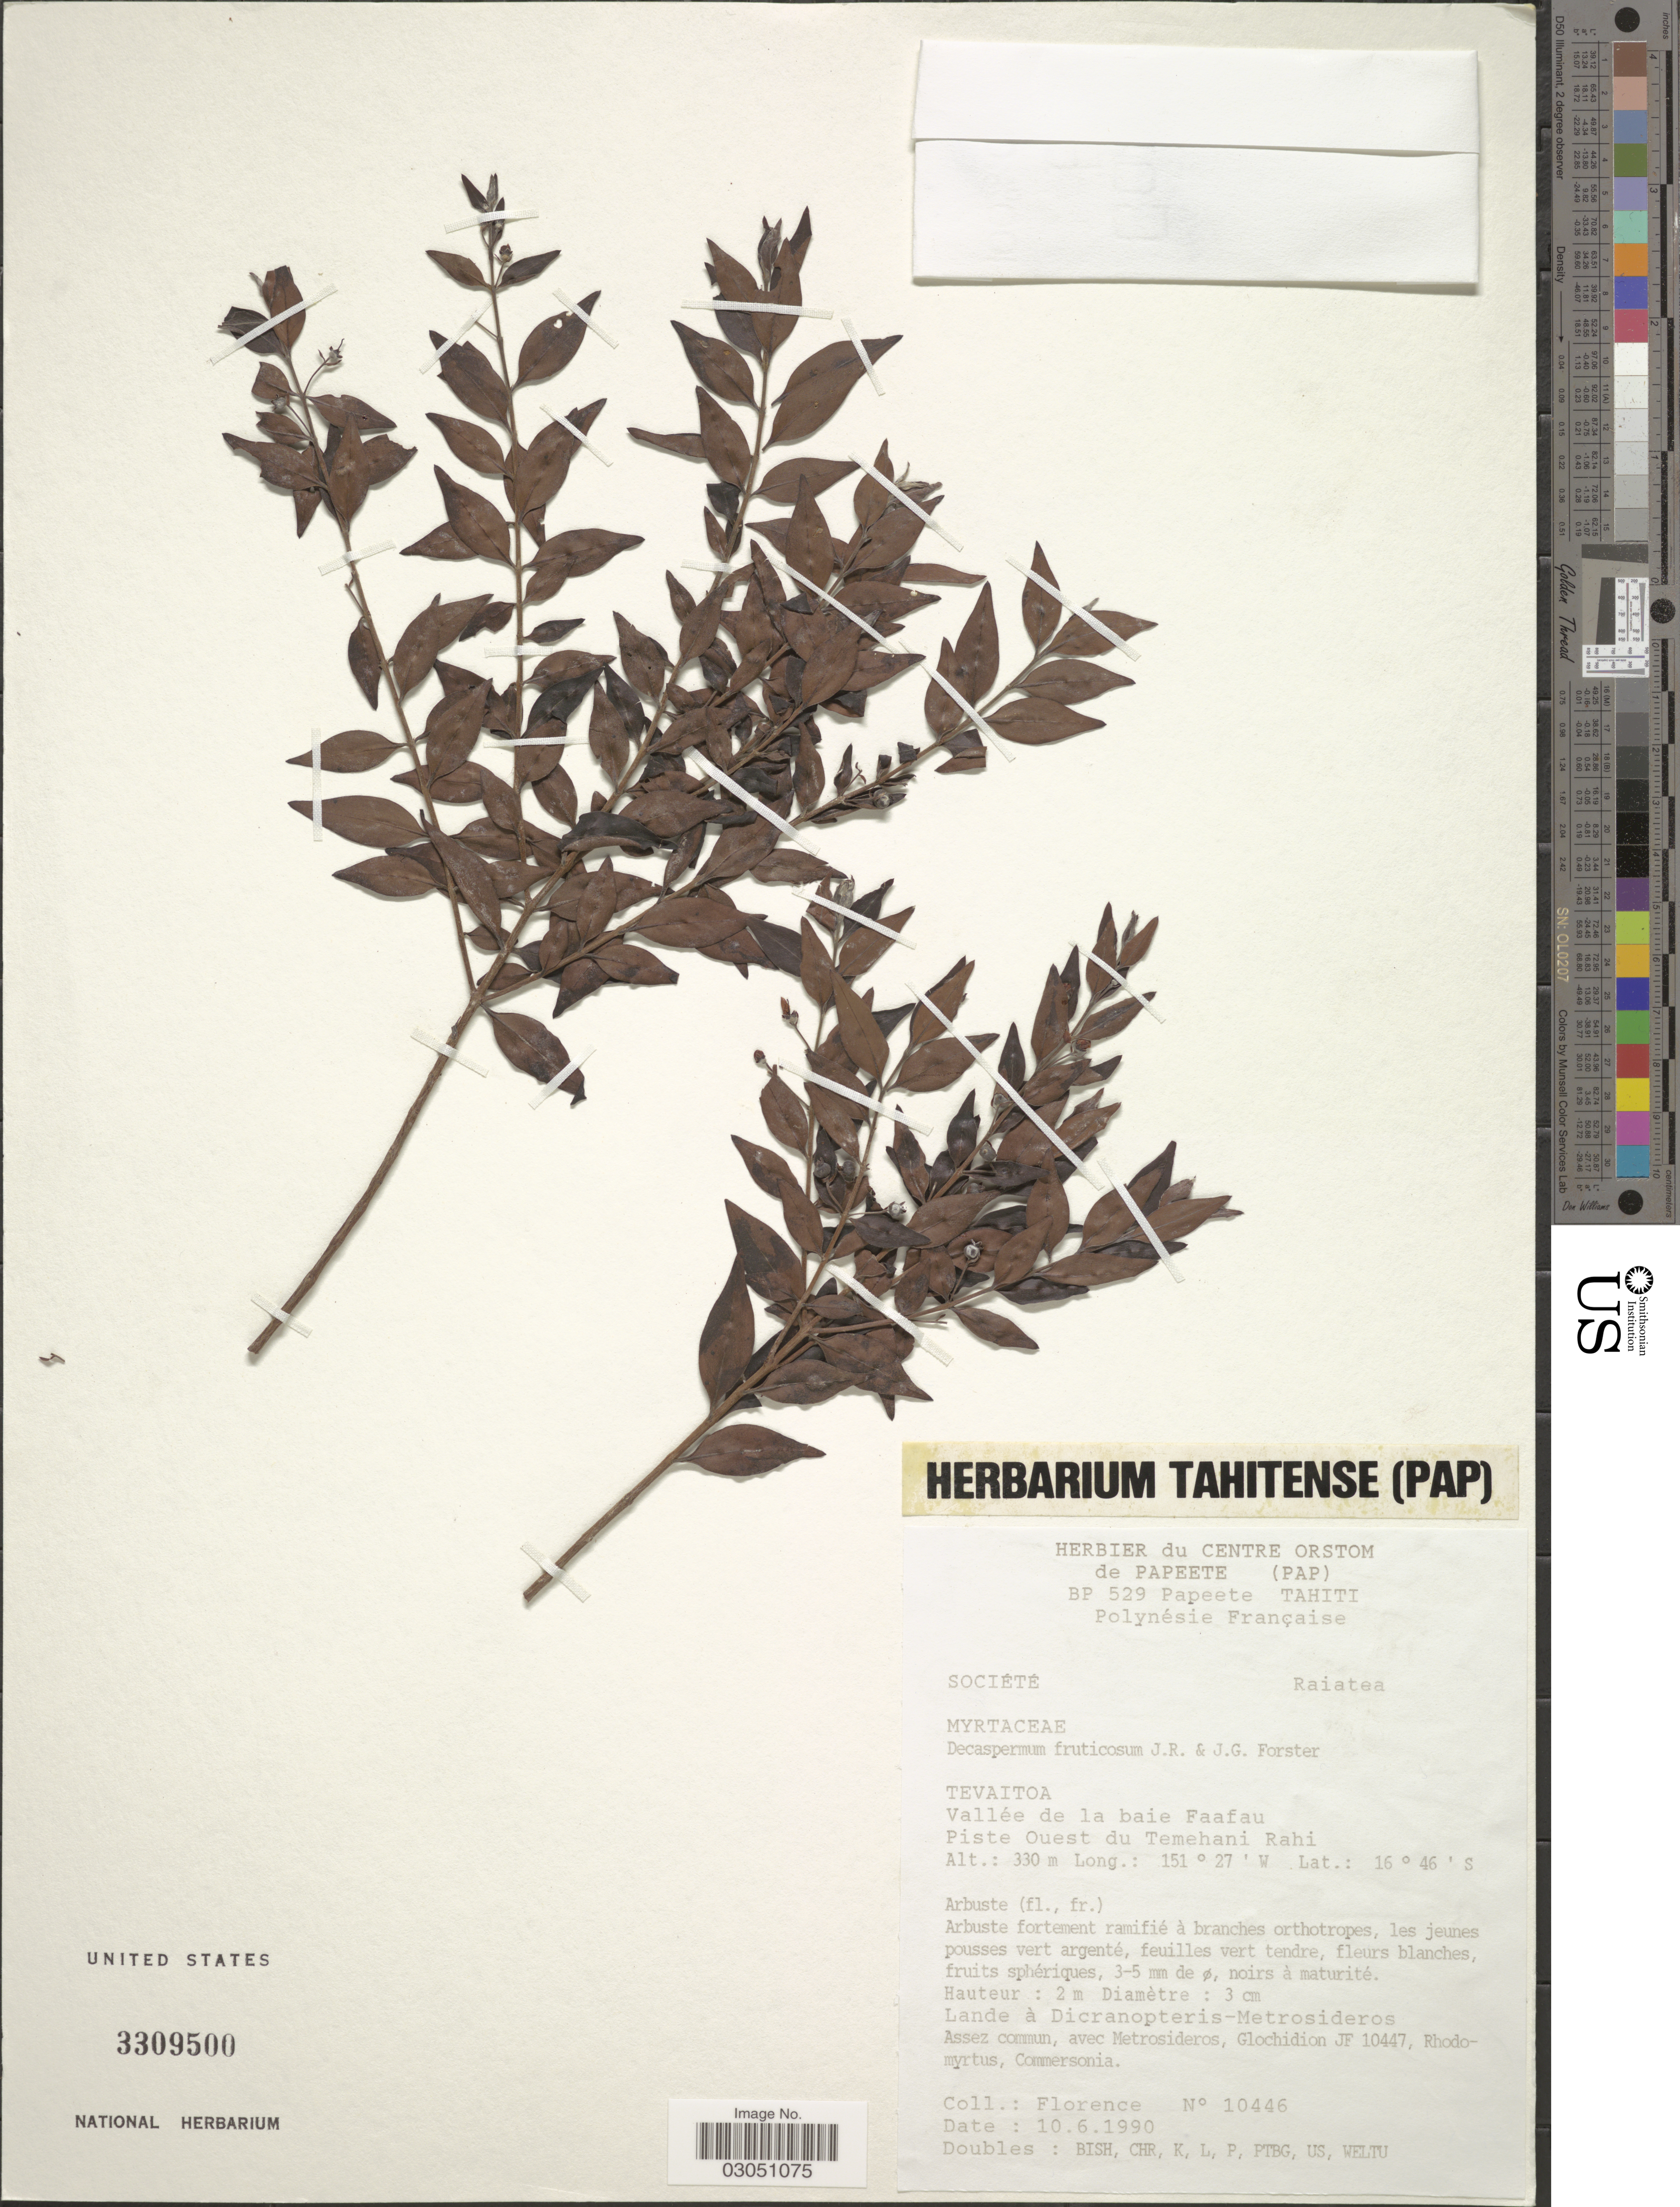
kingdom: Plantae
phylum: Tracheophyta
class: Magnoliopsida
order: Myrtales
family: Myrtaceae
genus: Decaspermum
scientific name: Decaspermum fruticosum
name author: J.R. Forst. & G. Forst.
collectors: -. Florence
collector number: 10446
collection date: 1990-06-10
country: French Polynesia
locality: Polynésie Française. Société. Raiatea. Tevaitoa. Vallée de la baie Faafau. Piste Ouest du Temehani Rahi.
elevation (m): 330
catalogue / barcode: US 3309500